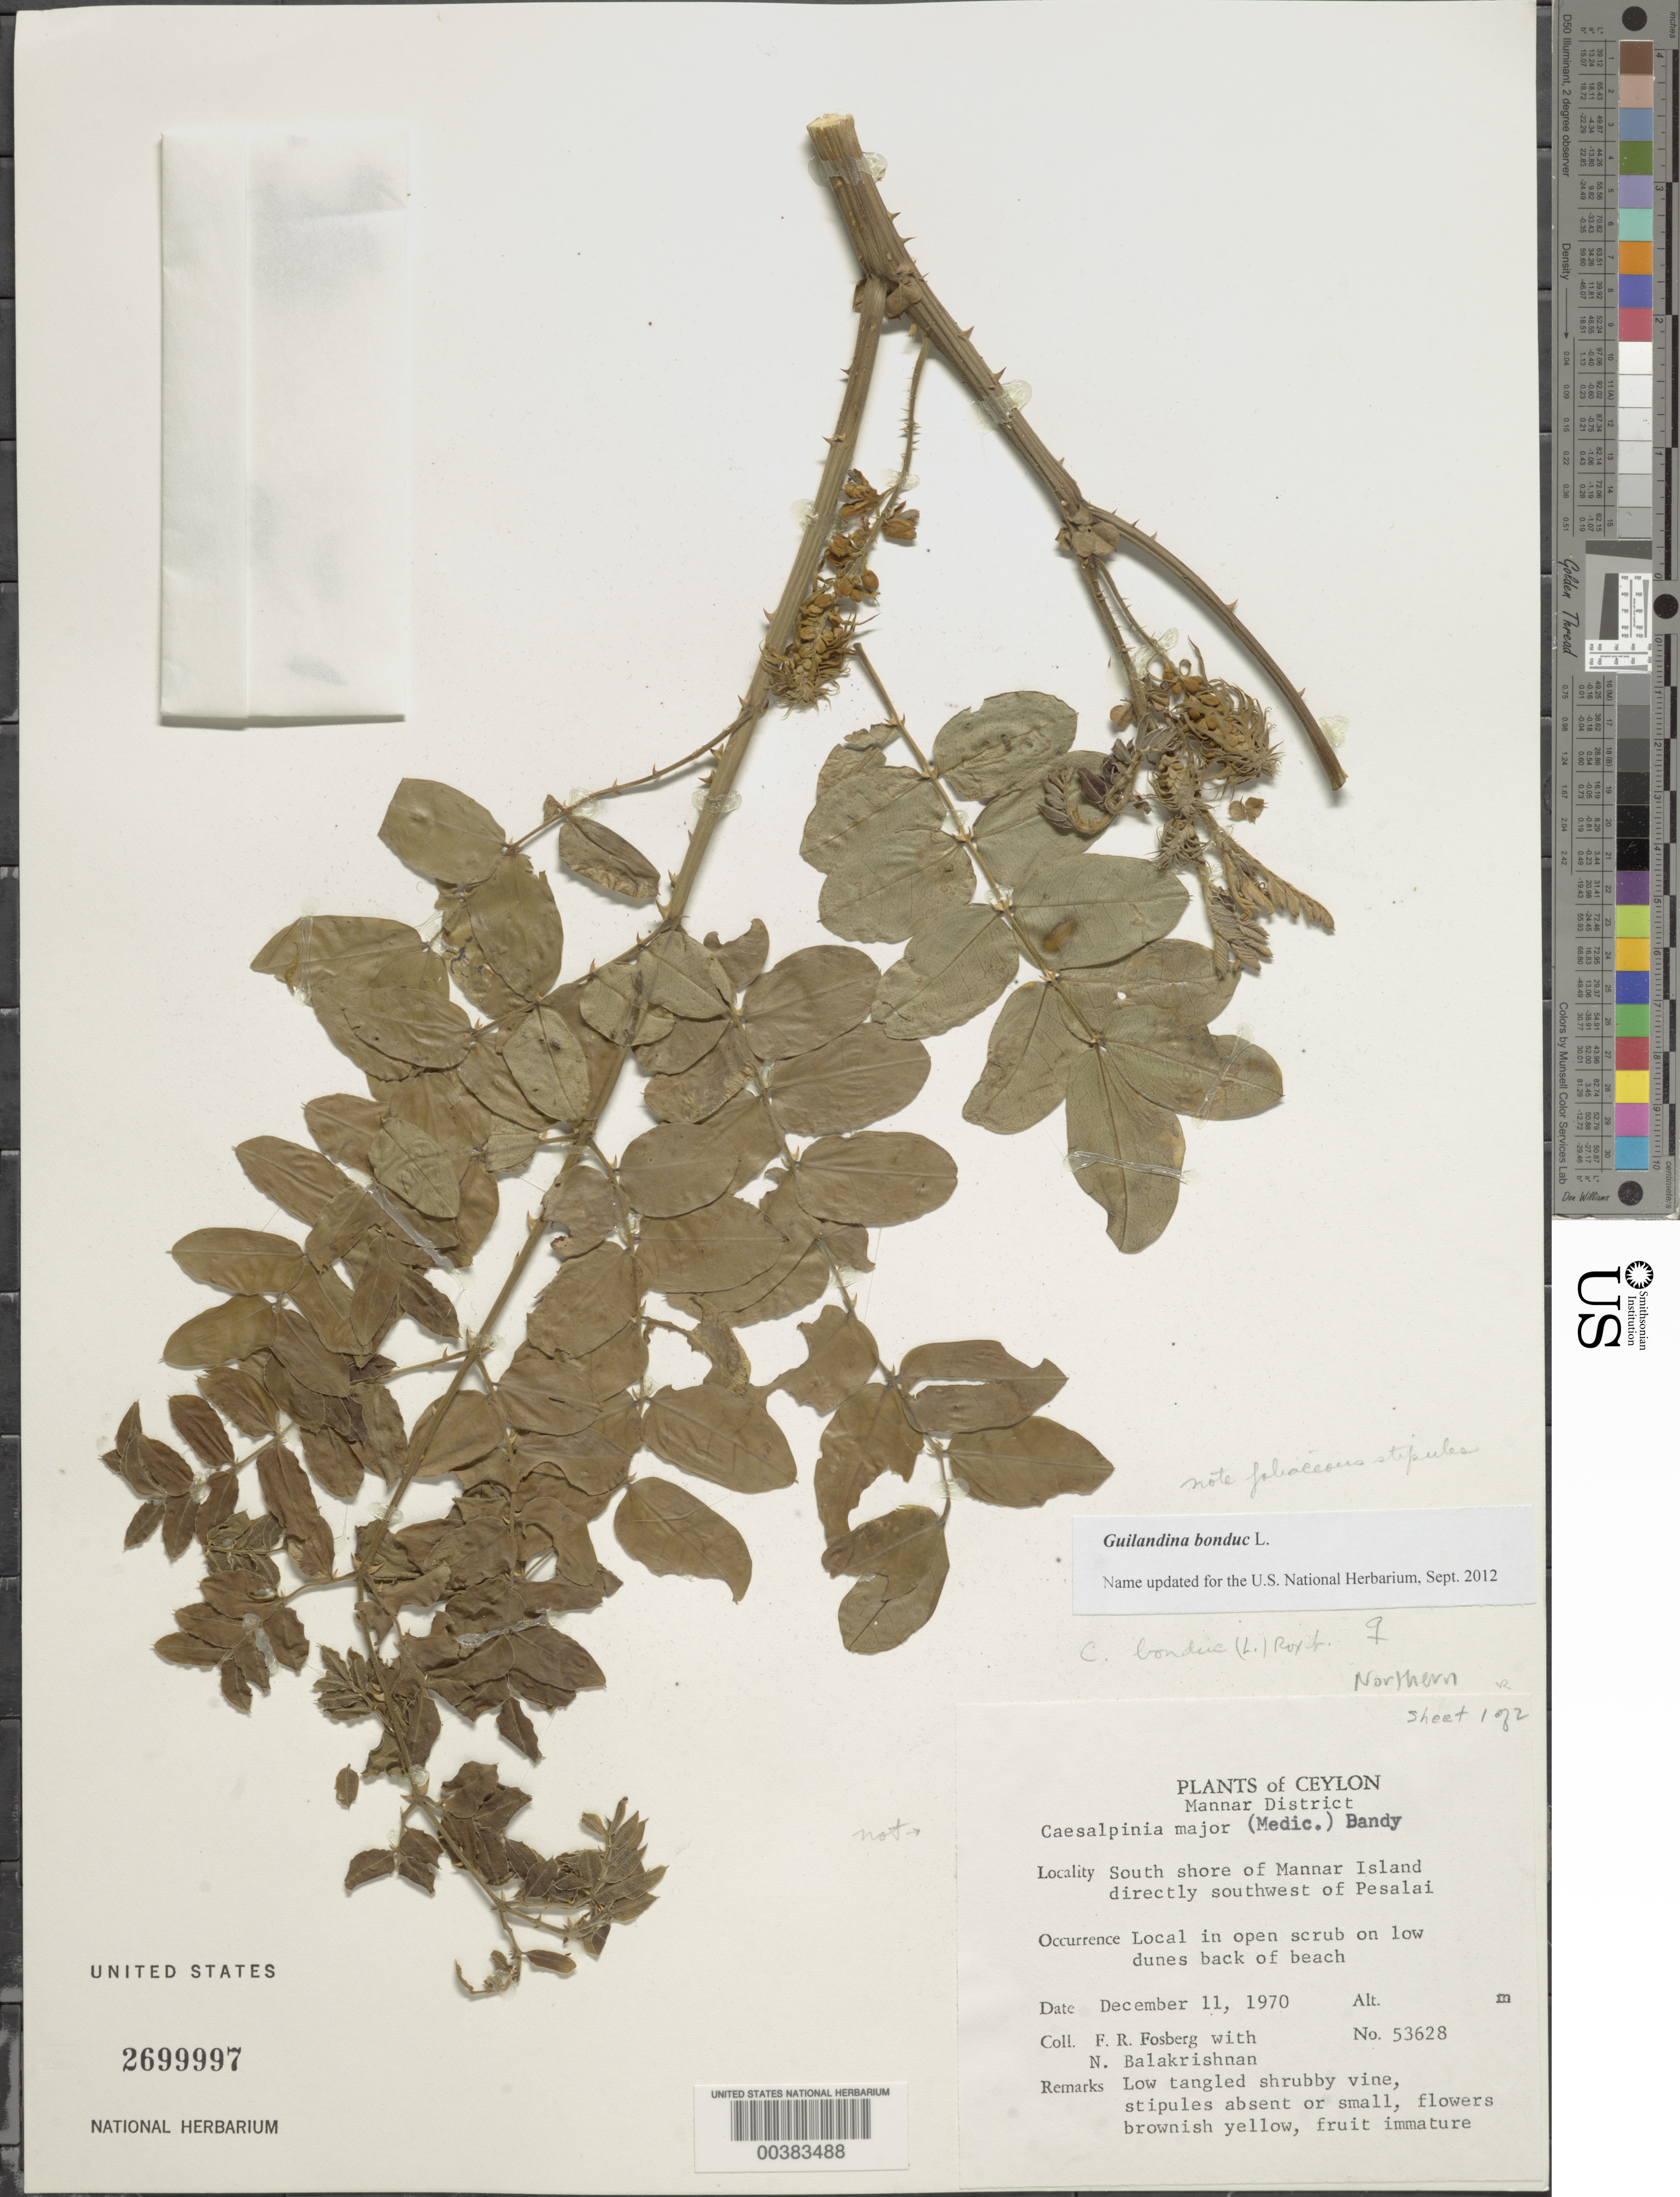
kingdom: Plantae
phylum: Tracheophyta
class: Magnoliopsida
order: Fabales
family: Fabaceae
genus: Guilandina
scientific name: Guilandina bonduc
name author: L.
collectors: F. R. Fosberg & N. Balakrishnan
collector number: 53628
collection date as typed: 11 Dec 1970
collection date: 1970-12-11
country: Sri Lanka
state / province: Northern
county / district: Mannar Dist.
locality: S shore of mannar i. directly sw of pesalai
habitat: In open scrub on low dunes back of beach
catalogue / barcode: US 2699997